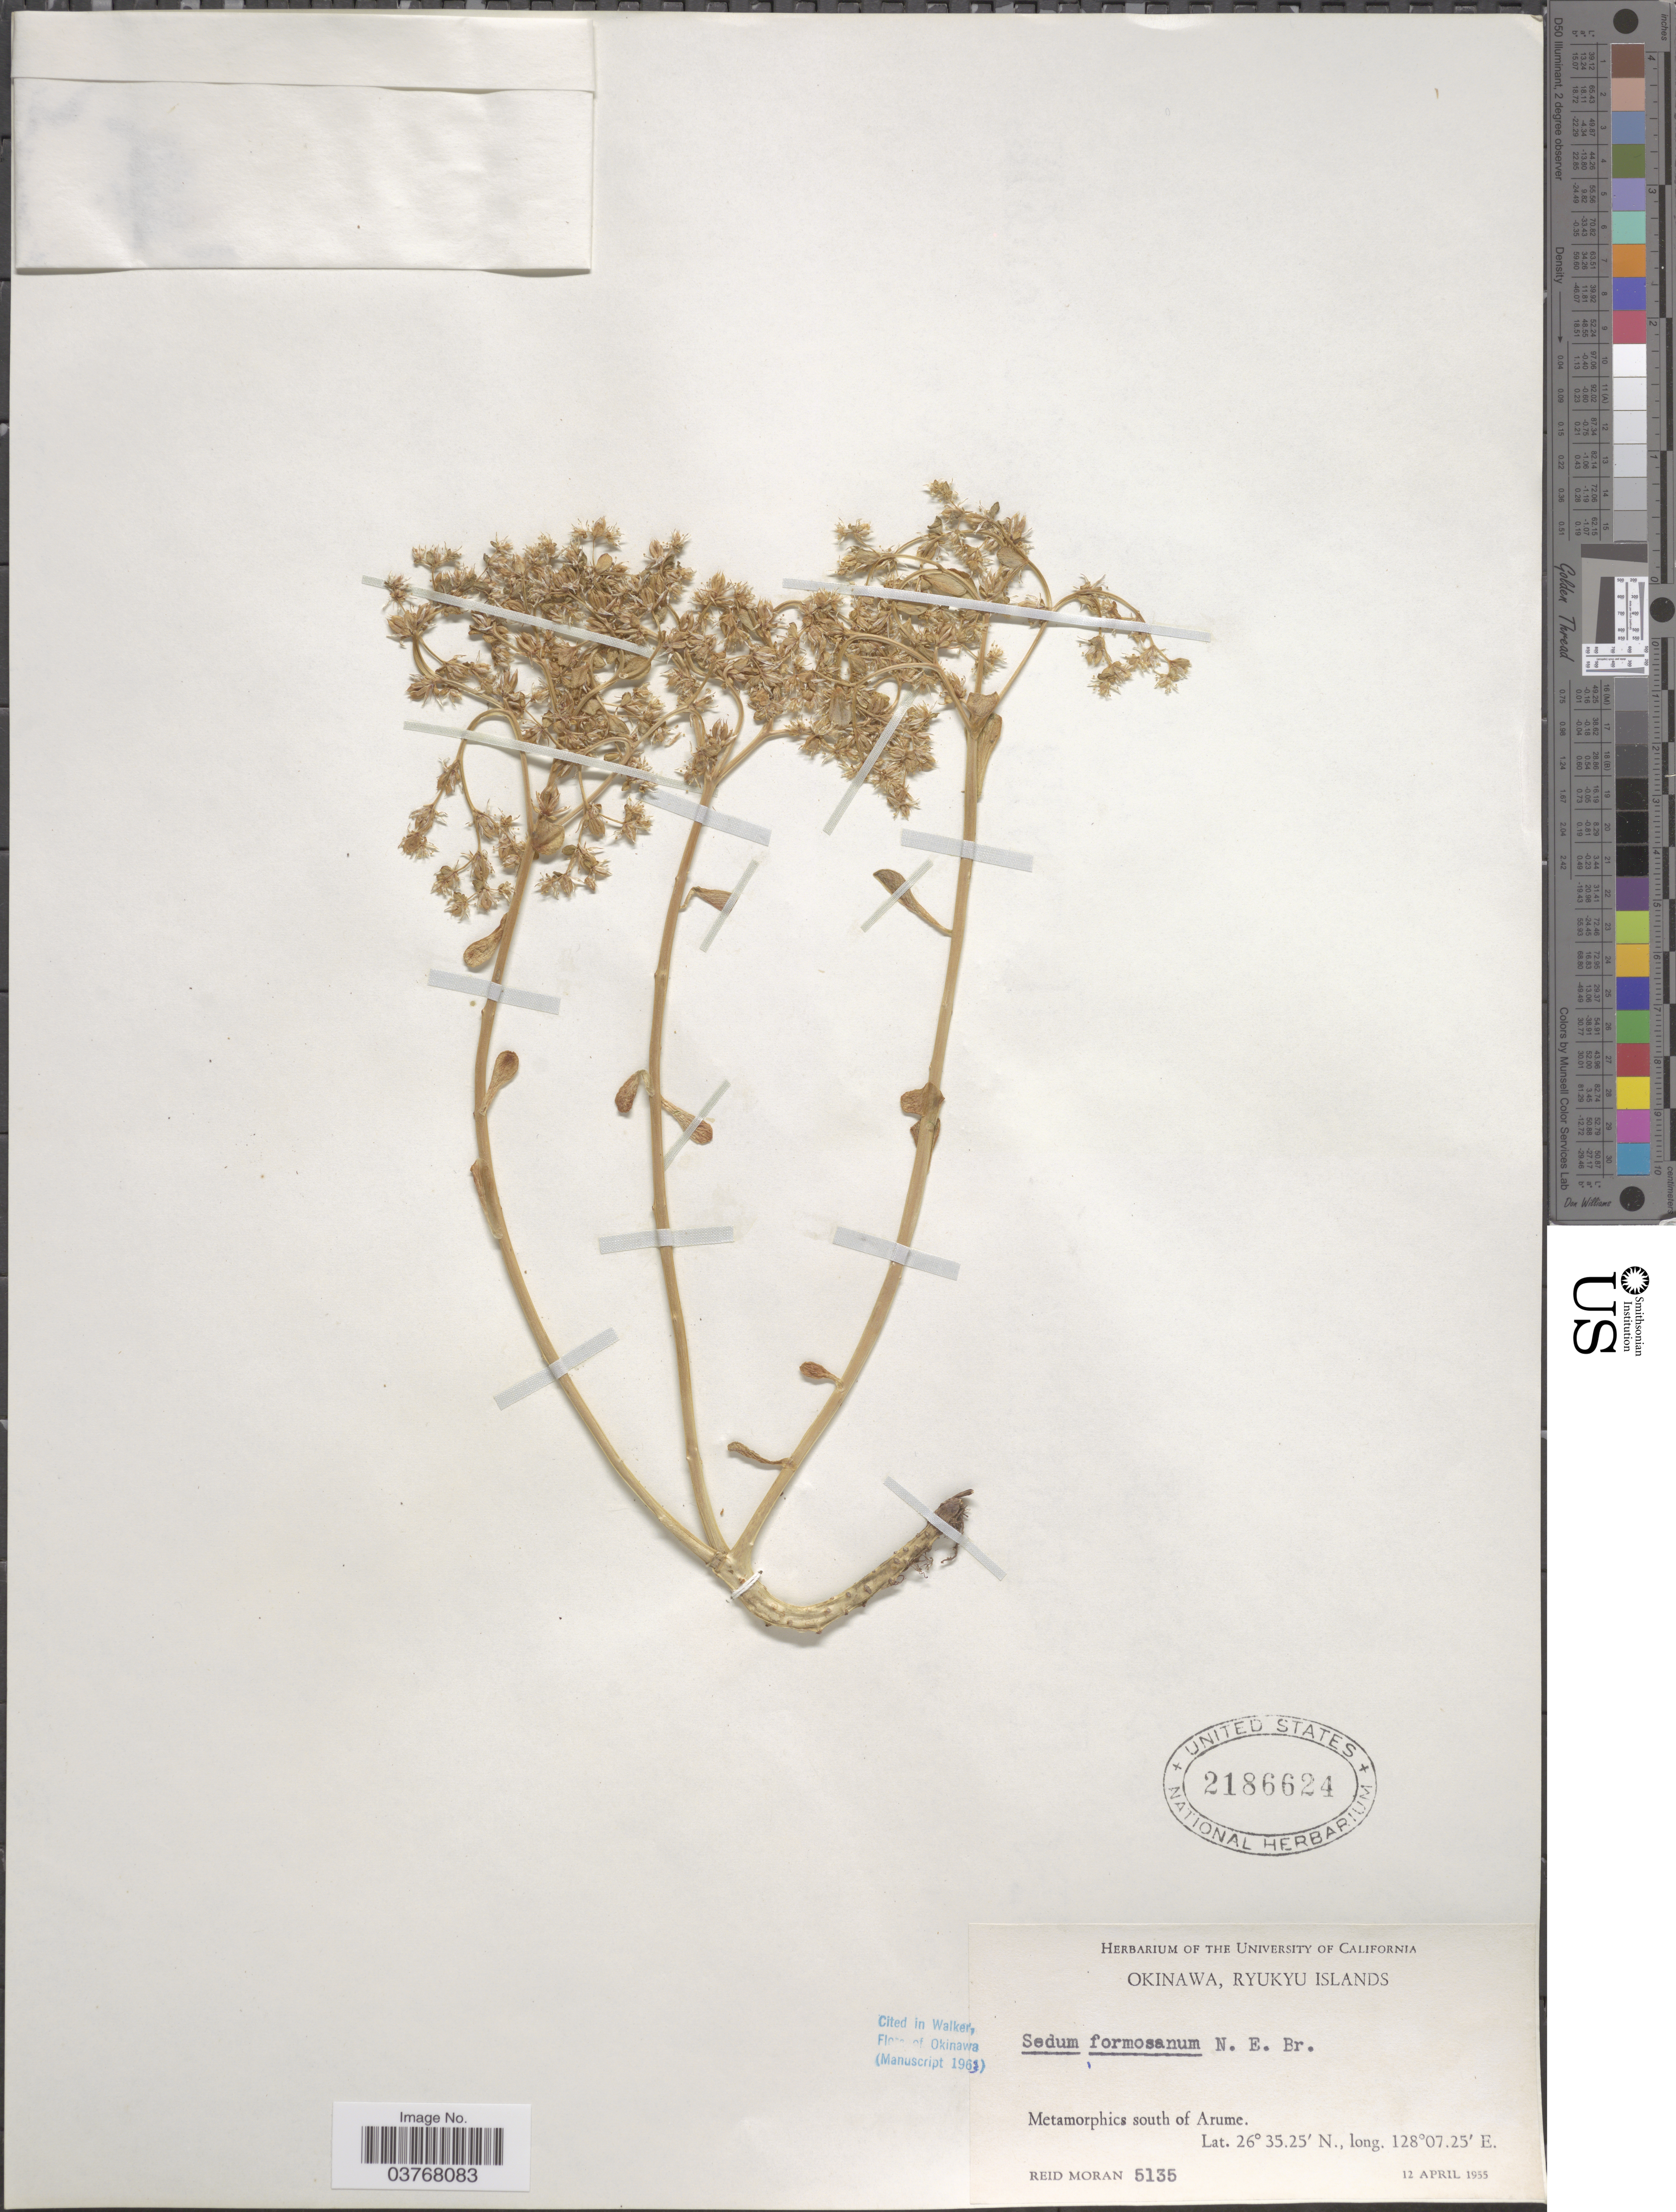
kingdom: Plantae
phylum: Tracheophyta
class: Magnoliopsida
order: Saxifragales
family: Crassulaceae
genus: Sedum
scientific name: Sedum formosanum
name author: N.E. Br.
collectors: R. V. Moran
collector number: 5135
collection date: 1955-04-12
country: Japan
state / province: Okinawa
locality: Ryukyu Islands. Metamorphics south of Arume.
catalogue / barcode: US 2186624